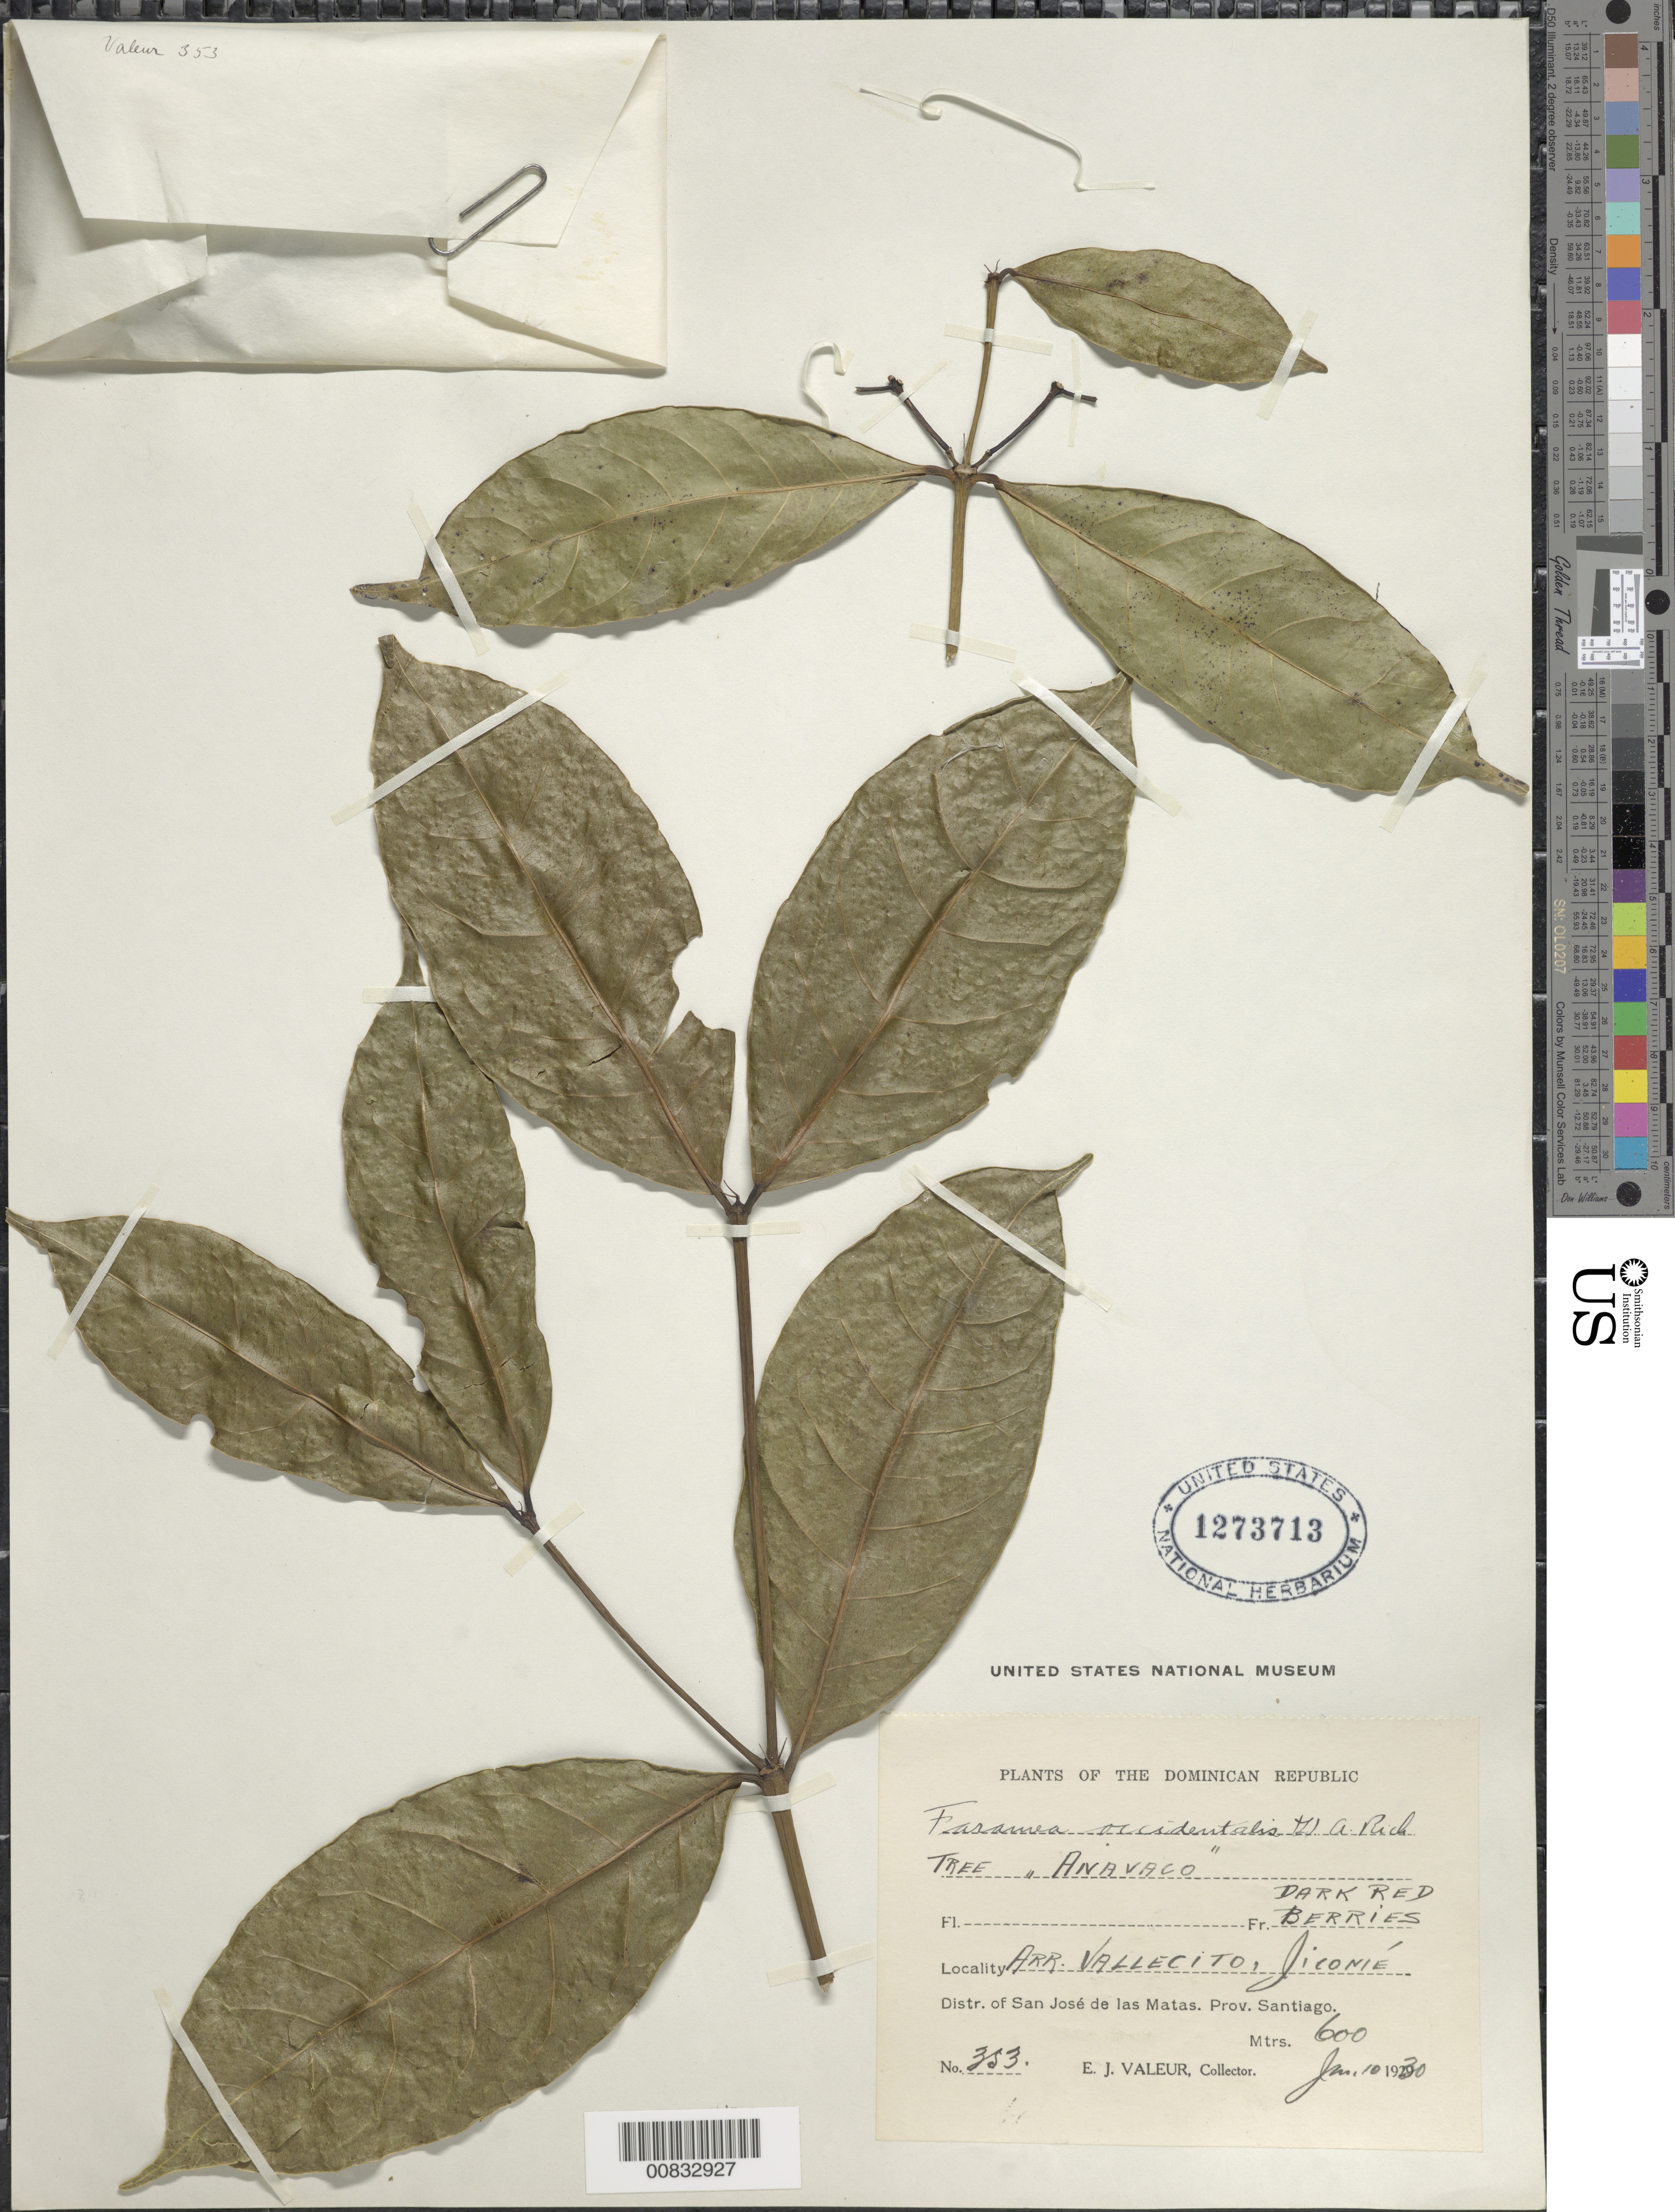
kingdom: Plantae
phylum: Tracheophyta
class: Magnoliopsida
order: Gentianales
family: Rubiaceae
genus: Faramea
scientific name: Faramea occidentalis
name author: (L.) A. Rich.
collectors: E. Valeur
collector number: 253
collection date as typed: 10 Jan 1930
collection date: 1930-01-10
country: Dominican Republic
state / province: Santiago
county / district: San José de las Matas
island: Hispaniola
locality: Arroyo Vallecito, Jicomé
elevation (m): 600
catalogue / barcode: US 1273713